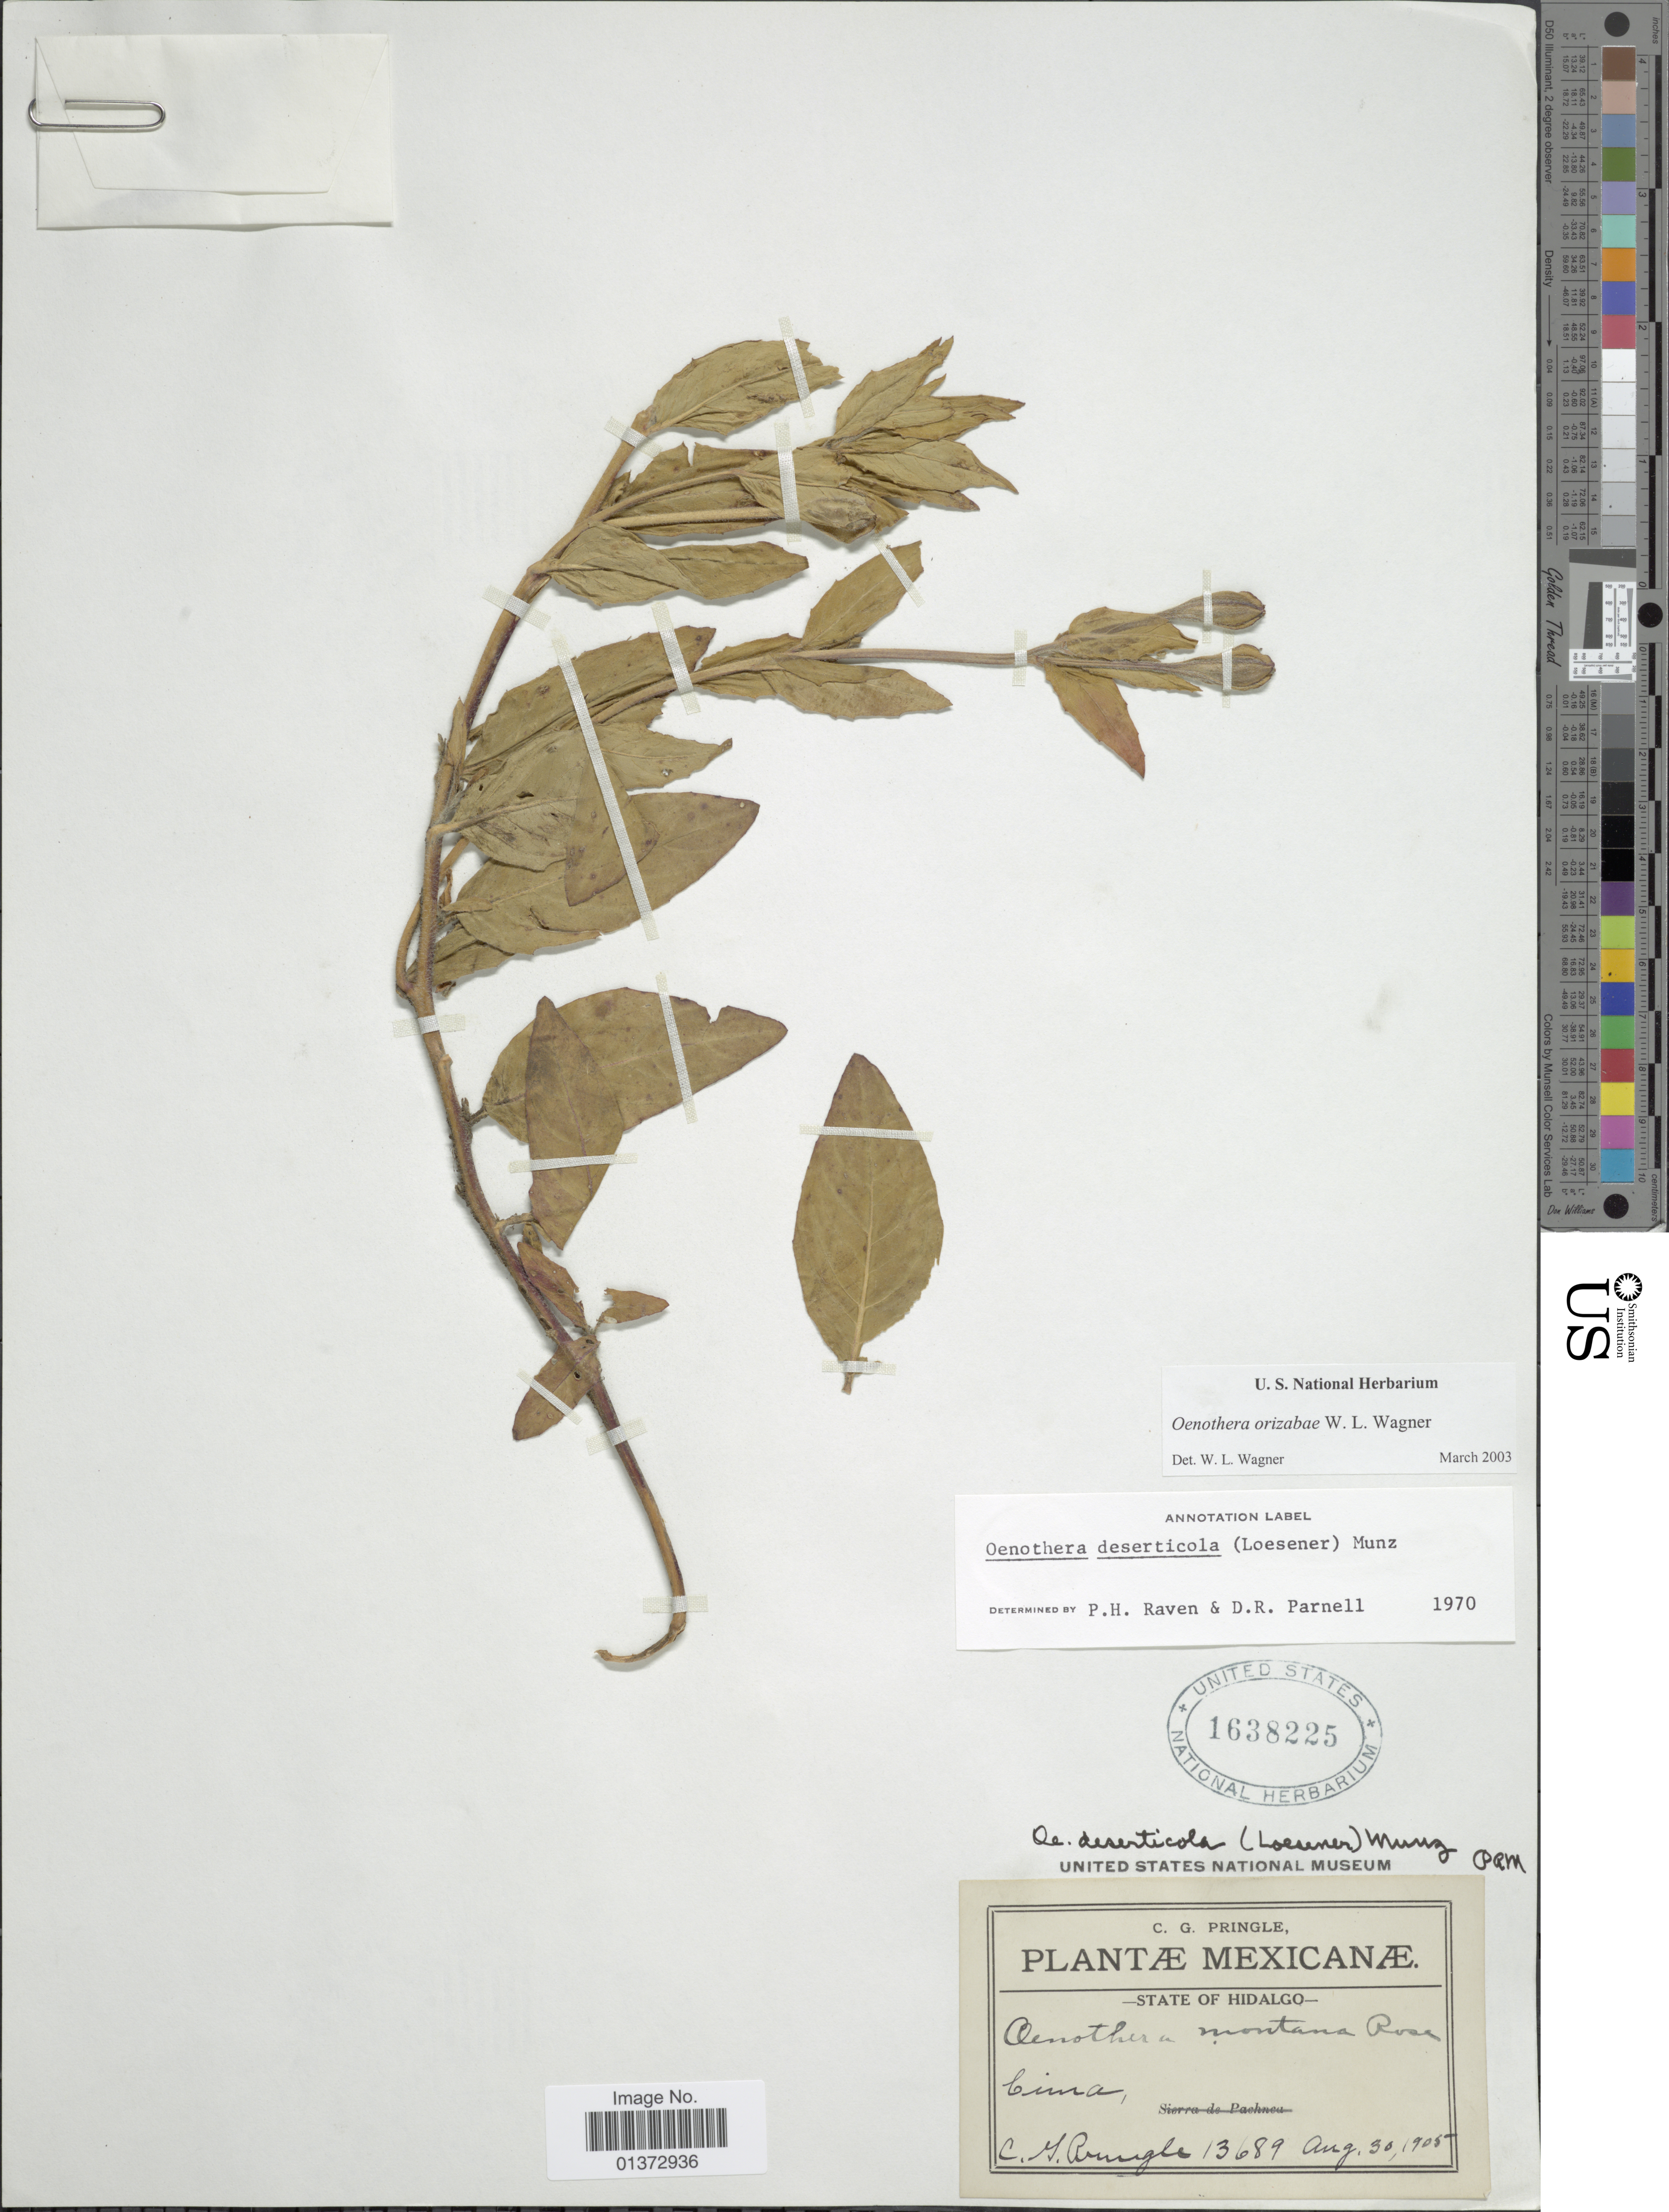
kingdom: Plantae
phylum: Tracheophyta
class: Magnoliopsida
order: Myrtales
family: Onagraceae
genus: Oenothera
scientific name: Oenothera hartwegii subsp. hartwegii x O. toumeyi (Small) Tidestr.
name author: W.L. Wagner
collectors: C. G. Pringle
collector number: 13689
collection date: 1905-08-30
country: Mexico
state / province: Hidalgo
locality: Cima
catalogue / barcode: US 1638225